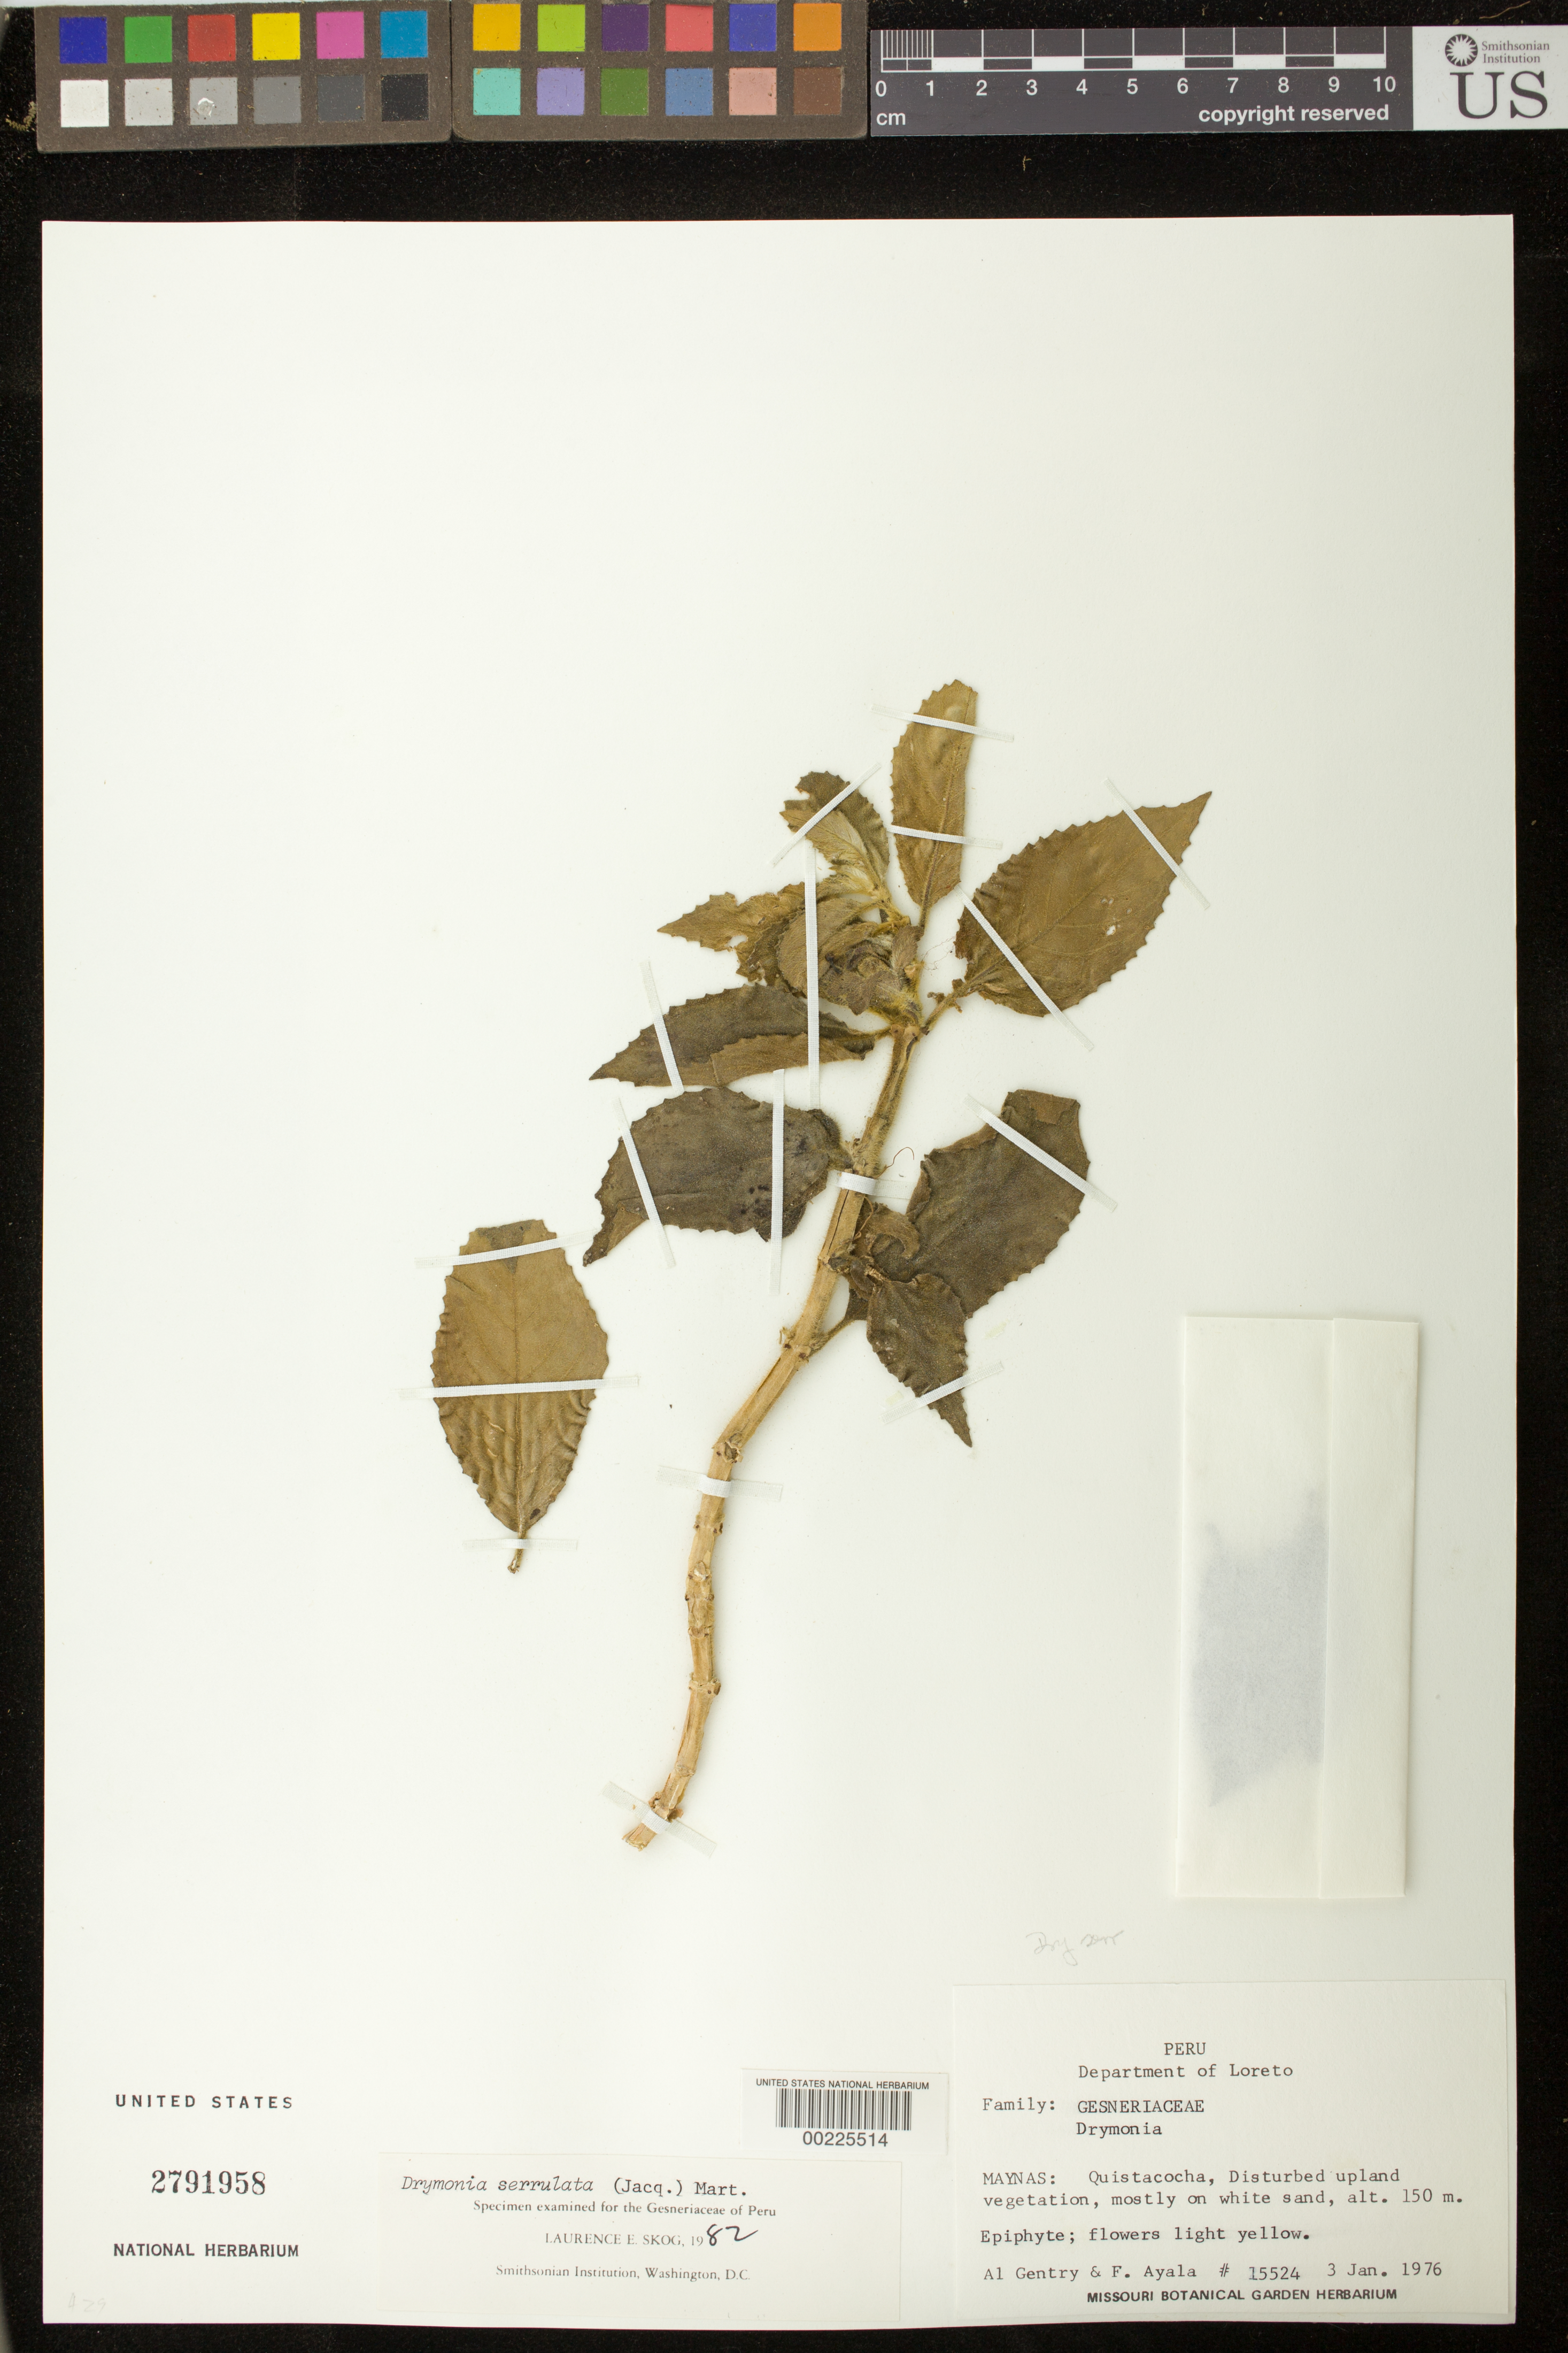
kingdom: Plantae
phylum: Tracheophyta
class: Magnoliopsida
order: Lamiales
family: Gesneriaceae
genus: Drymonia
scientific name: Drymonia serrulata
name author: (Jacq.) Mart.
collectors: A. H. Gentry & F. Ayala F.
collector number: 15524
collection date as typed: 03 Jan 1976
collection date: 1976-01-03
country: Peru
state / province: Loreto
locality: Prov. Maynas; Quistacocha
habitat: Disturbed upland vegetation, mostly on white sand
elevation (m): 150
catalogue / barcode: US 2791958